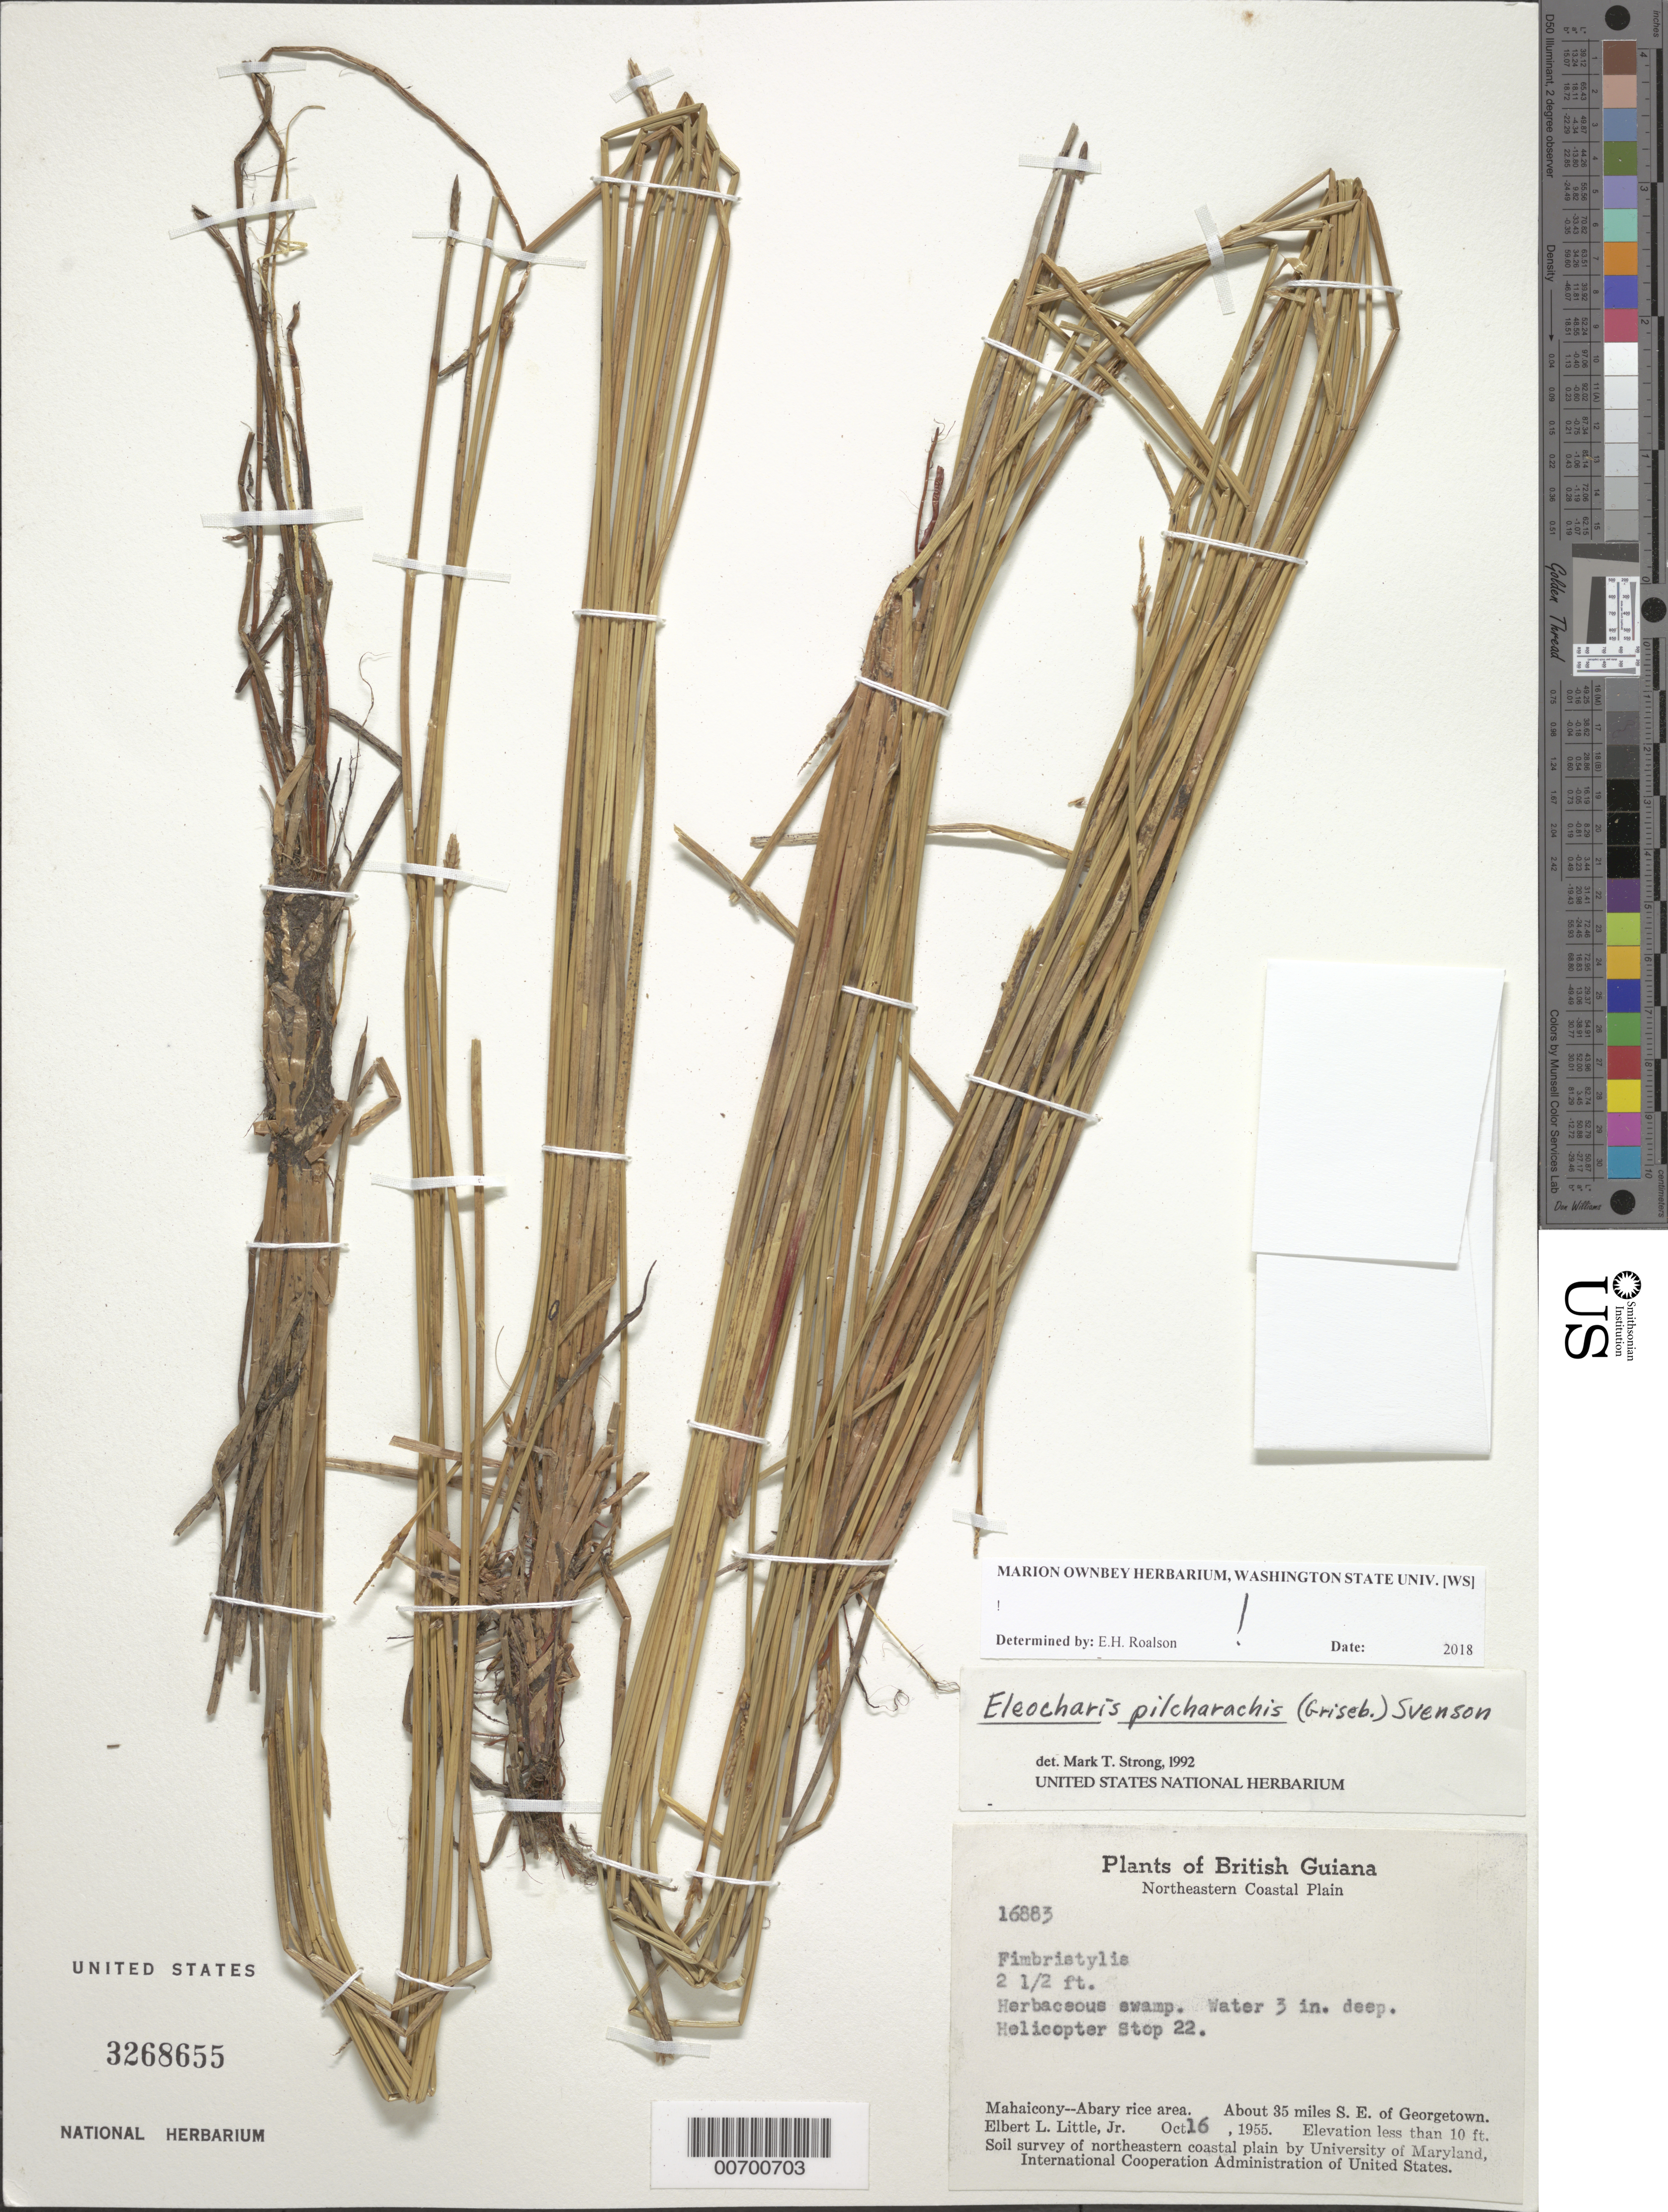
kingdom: Plantae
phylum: Tracheophyta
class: Liliopsida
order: Poales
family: Cyperaceae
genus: Eleocharis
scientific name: Eleocharis plicarhachis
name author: (Griseb.) Svenson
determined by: Strong, M. T., (US), Smithsonian Institution - National Museum of Natural History (UNITED STATES)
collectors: E. L. Little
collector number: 16883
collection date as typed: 16-Oct-55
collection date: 1955-10-16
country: Guyana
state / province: Mahaica-Berbice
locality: Mahaicony-Abary rice area, E bank Demerara R., about 35 mi. SE of Georgetown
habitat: Herbaceous swamp. Wter 3in. Deep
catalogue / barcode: US 3268655